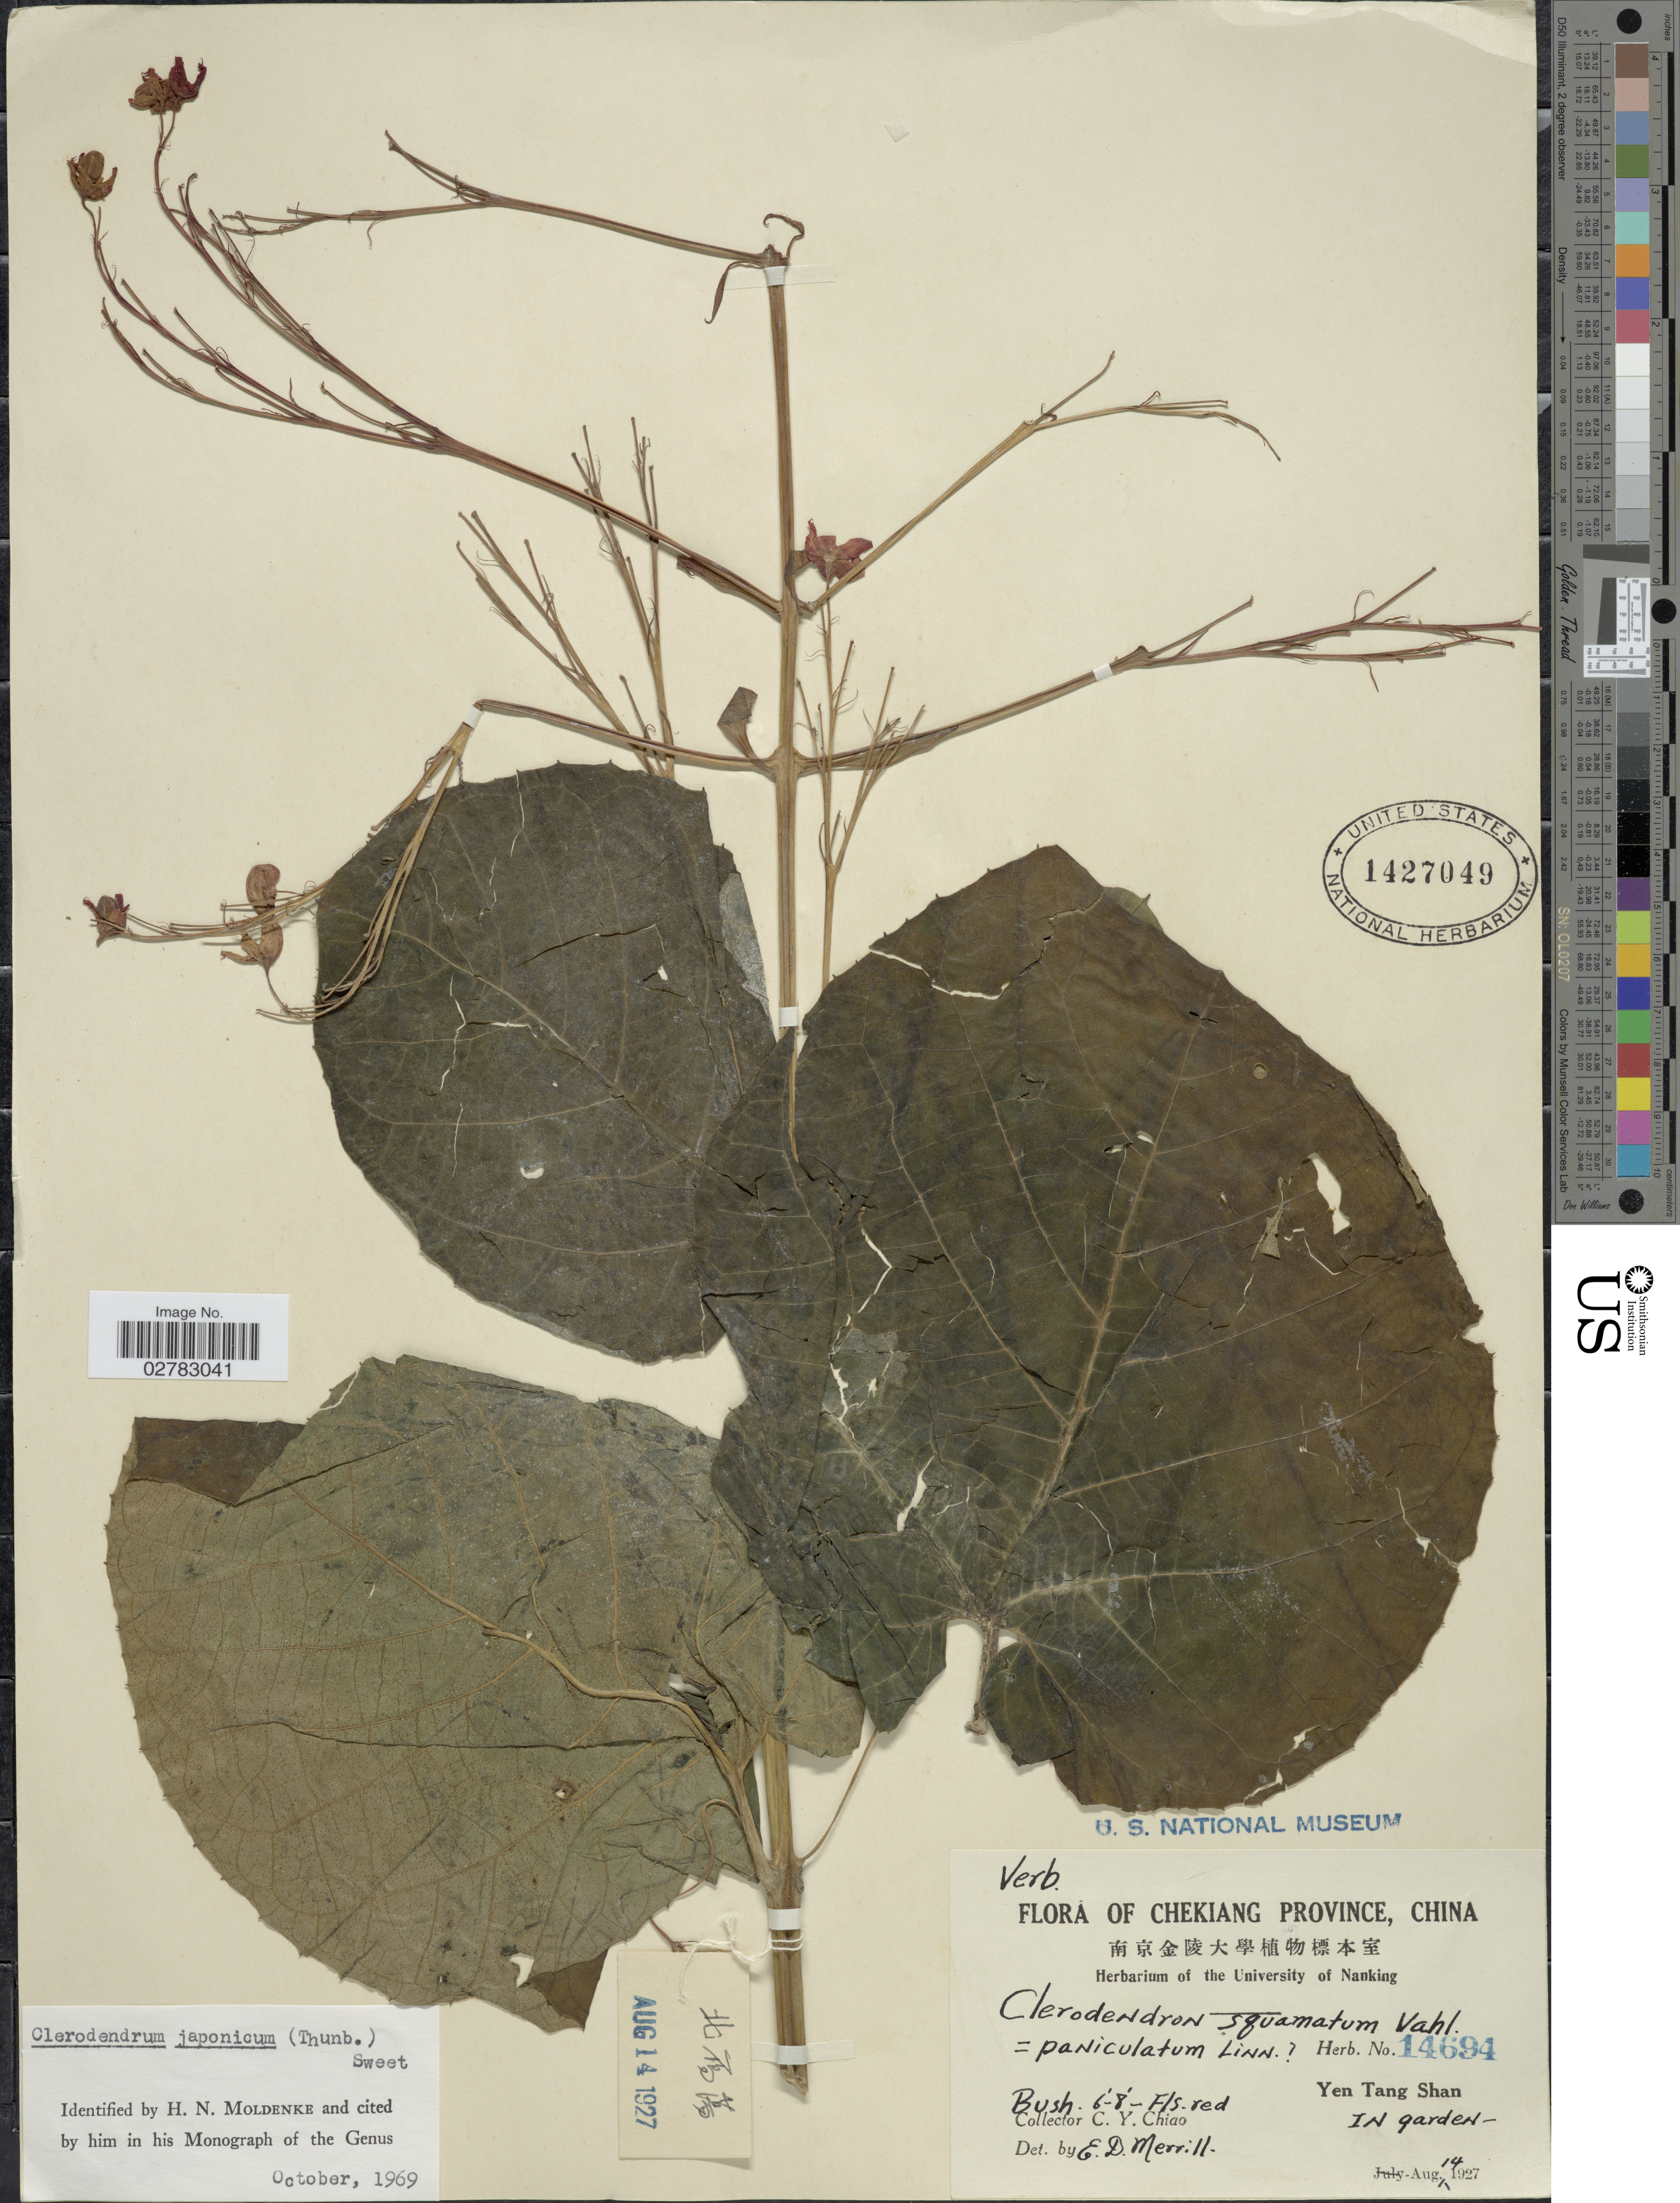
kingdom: Plantae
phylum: Tracheophyta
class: Magnoliopsida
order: Lamiales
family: Lamiaceae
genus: Clerodendrum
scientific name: Clerodendrum japonicum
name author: (Thunb.) Sweet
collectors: C. Y. Chiao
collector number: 14694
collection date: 1927-08-14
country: China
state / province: Zhejiang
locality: Chekiang Province. Yen Tang Shan. In garden.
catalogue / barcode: US 1427049